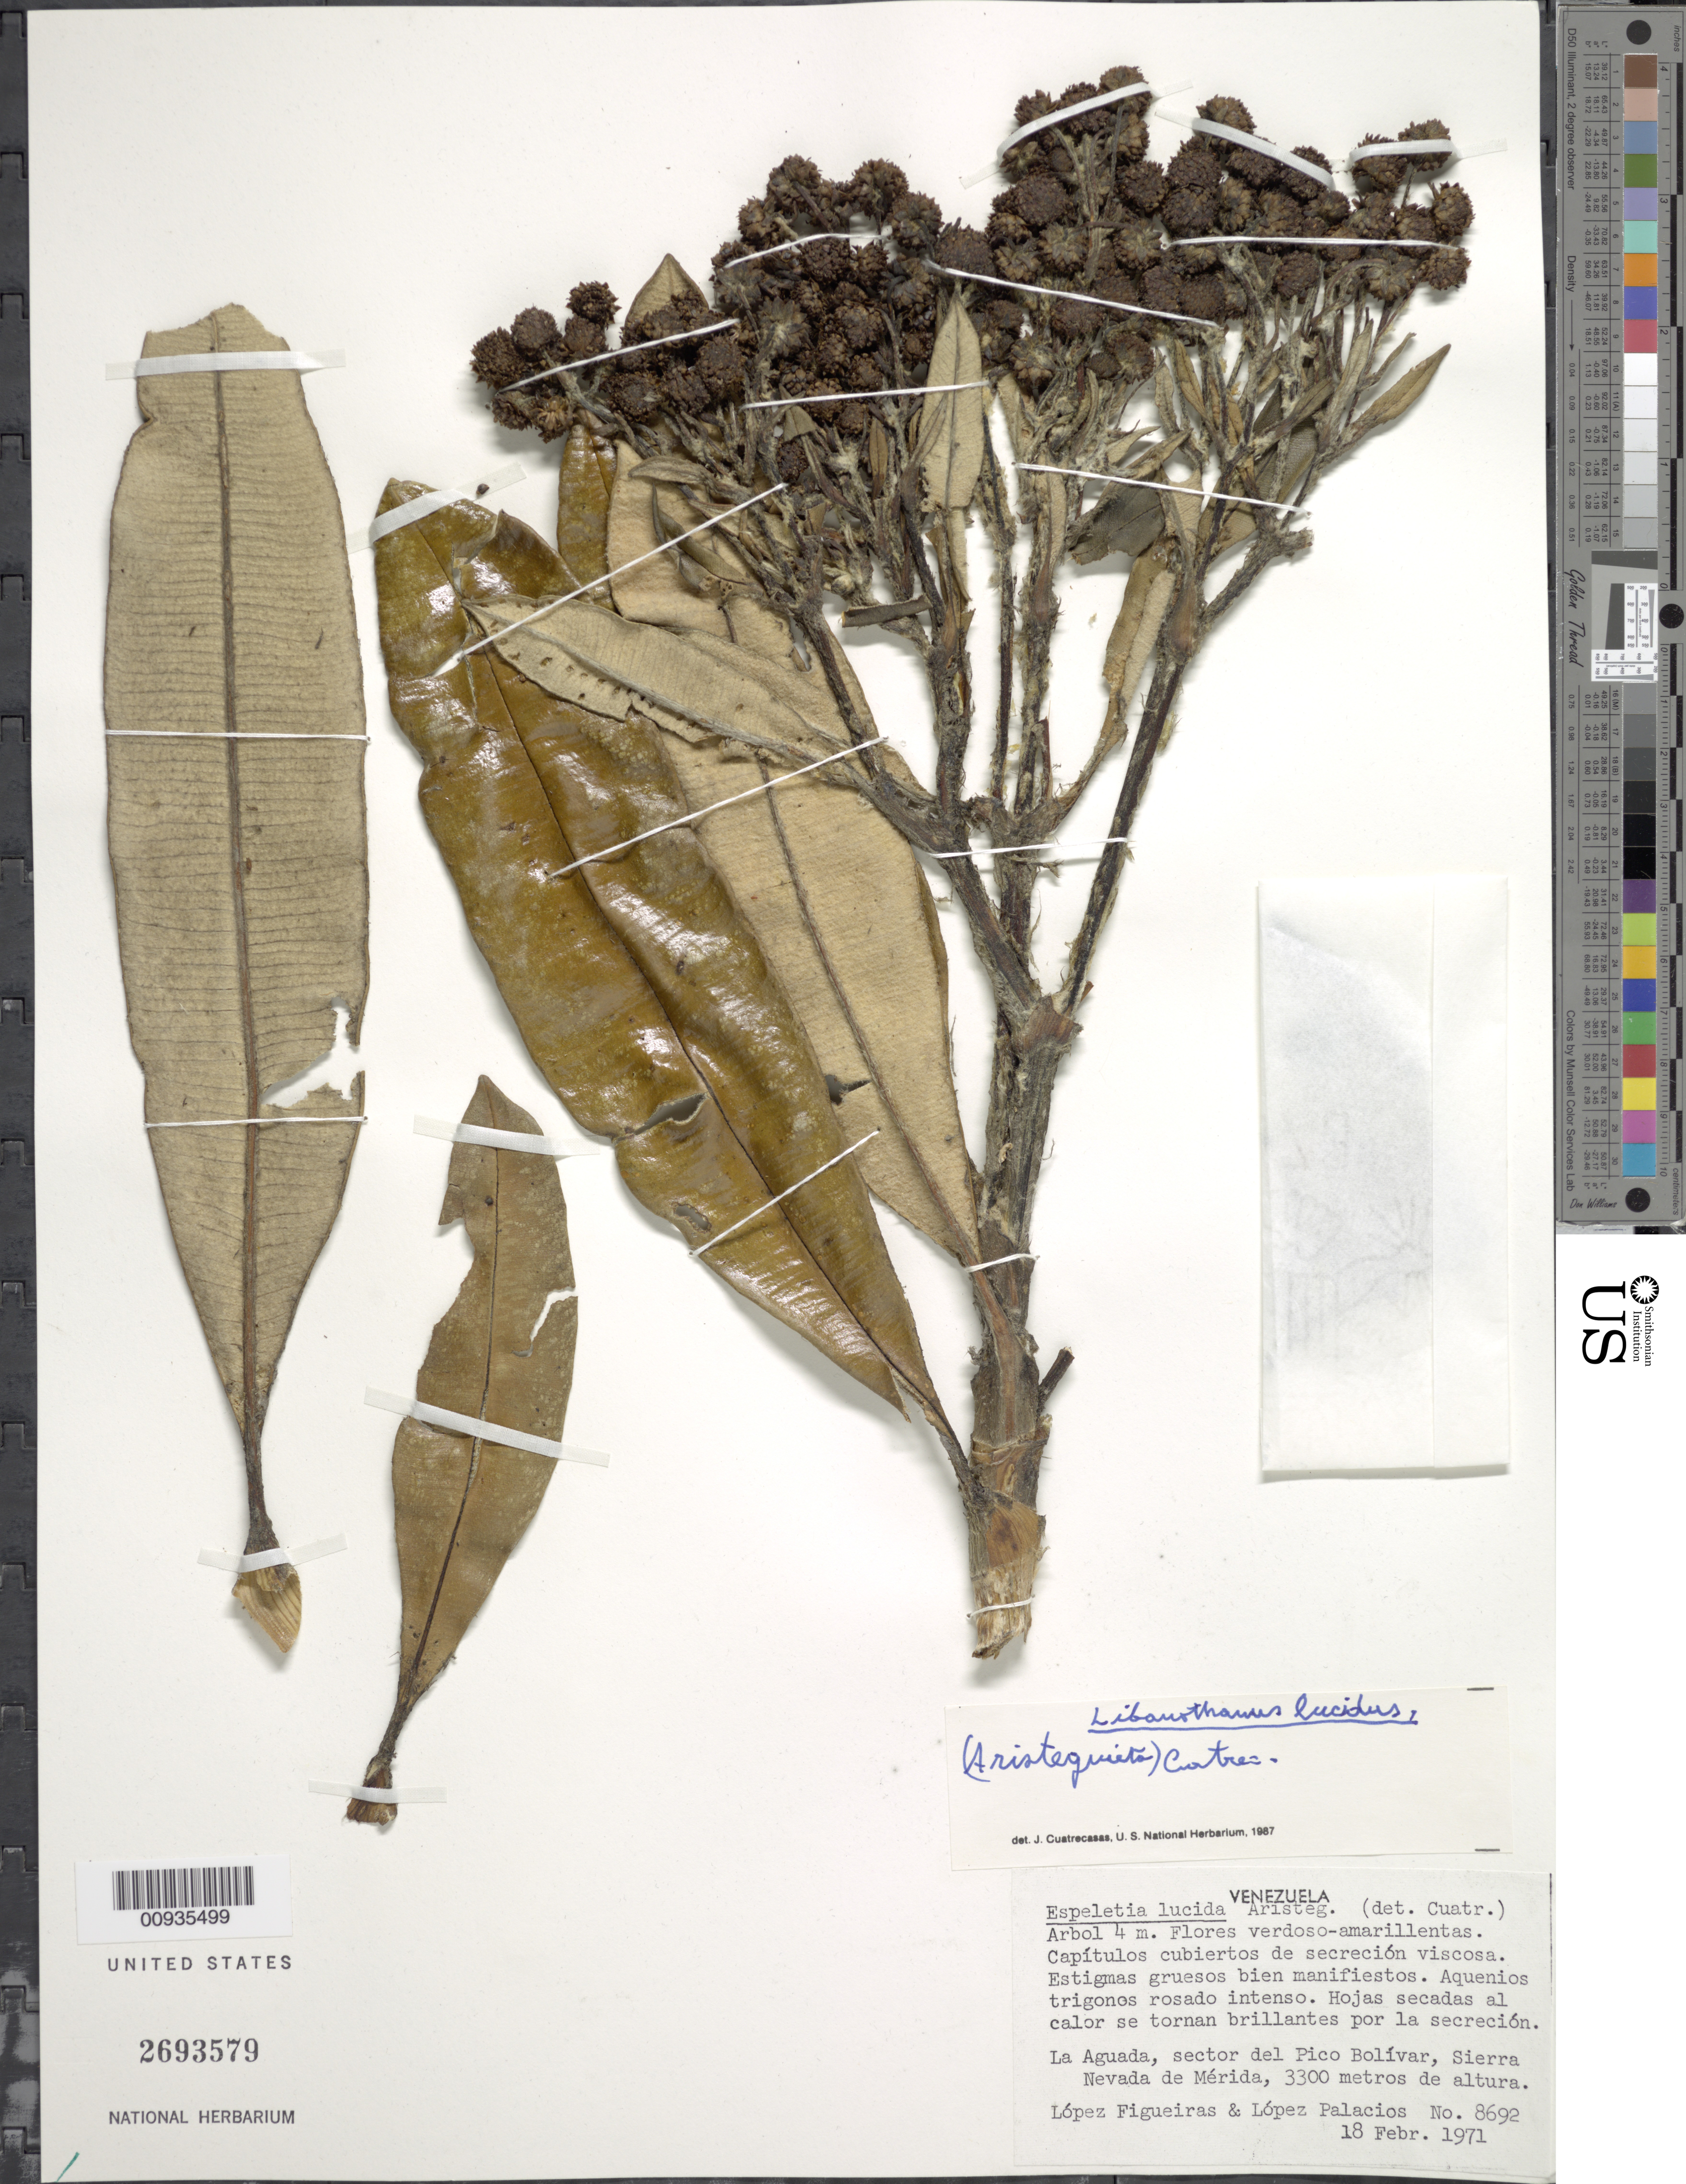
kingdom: Plantae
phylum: Tracheophyta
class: Magnoliopsida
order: Asterales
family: Asteraceae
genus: Libanothamnus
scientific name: Libanothamnus lucidus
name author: Cuatrec.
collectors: M. López Figueiras & L. Palacios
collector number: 8692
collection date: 1971-02-18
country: Venezuela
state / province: Mérida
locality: La Aguada, sector del Pico Bolivar, Sierra Nevada de Merida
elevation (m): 3300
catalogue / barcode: US 2693579